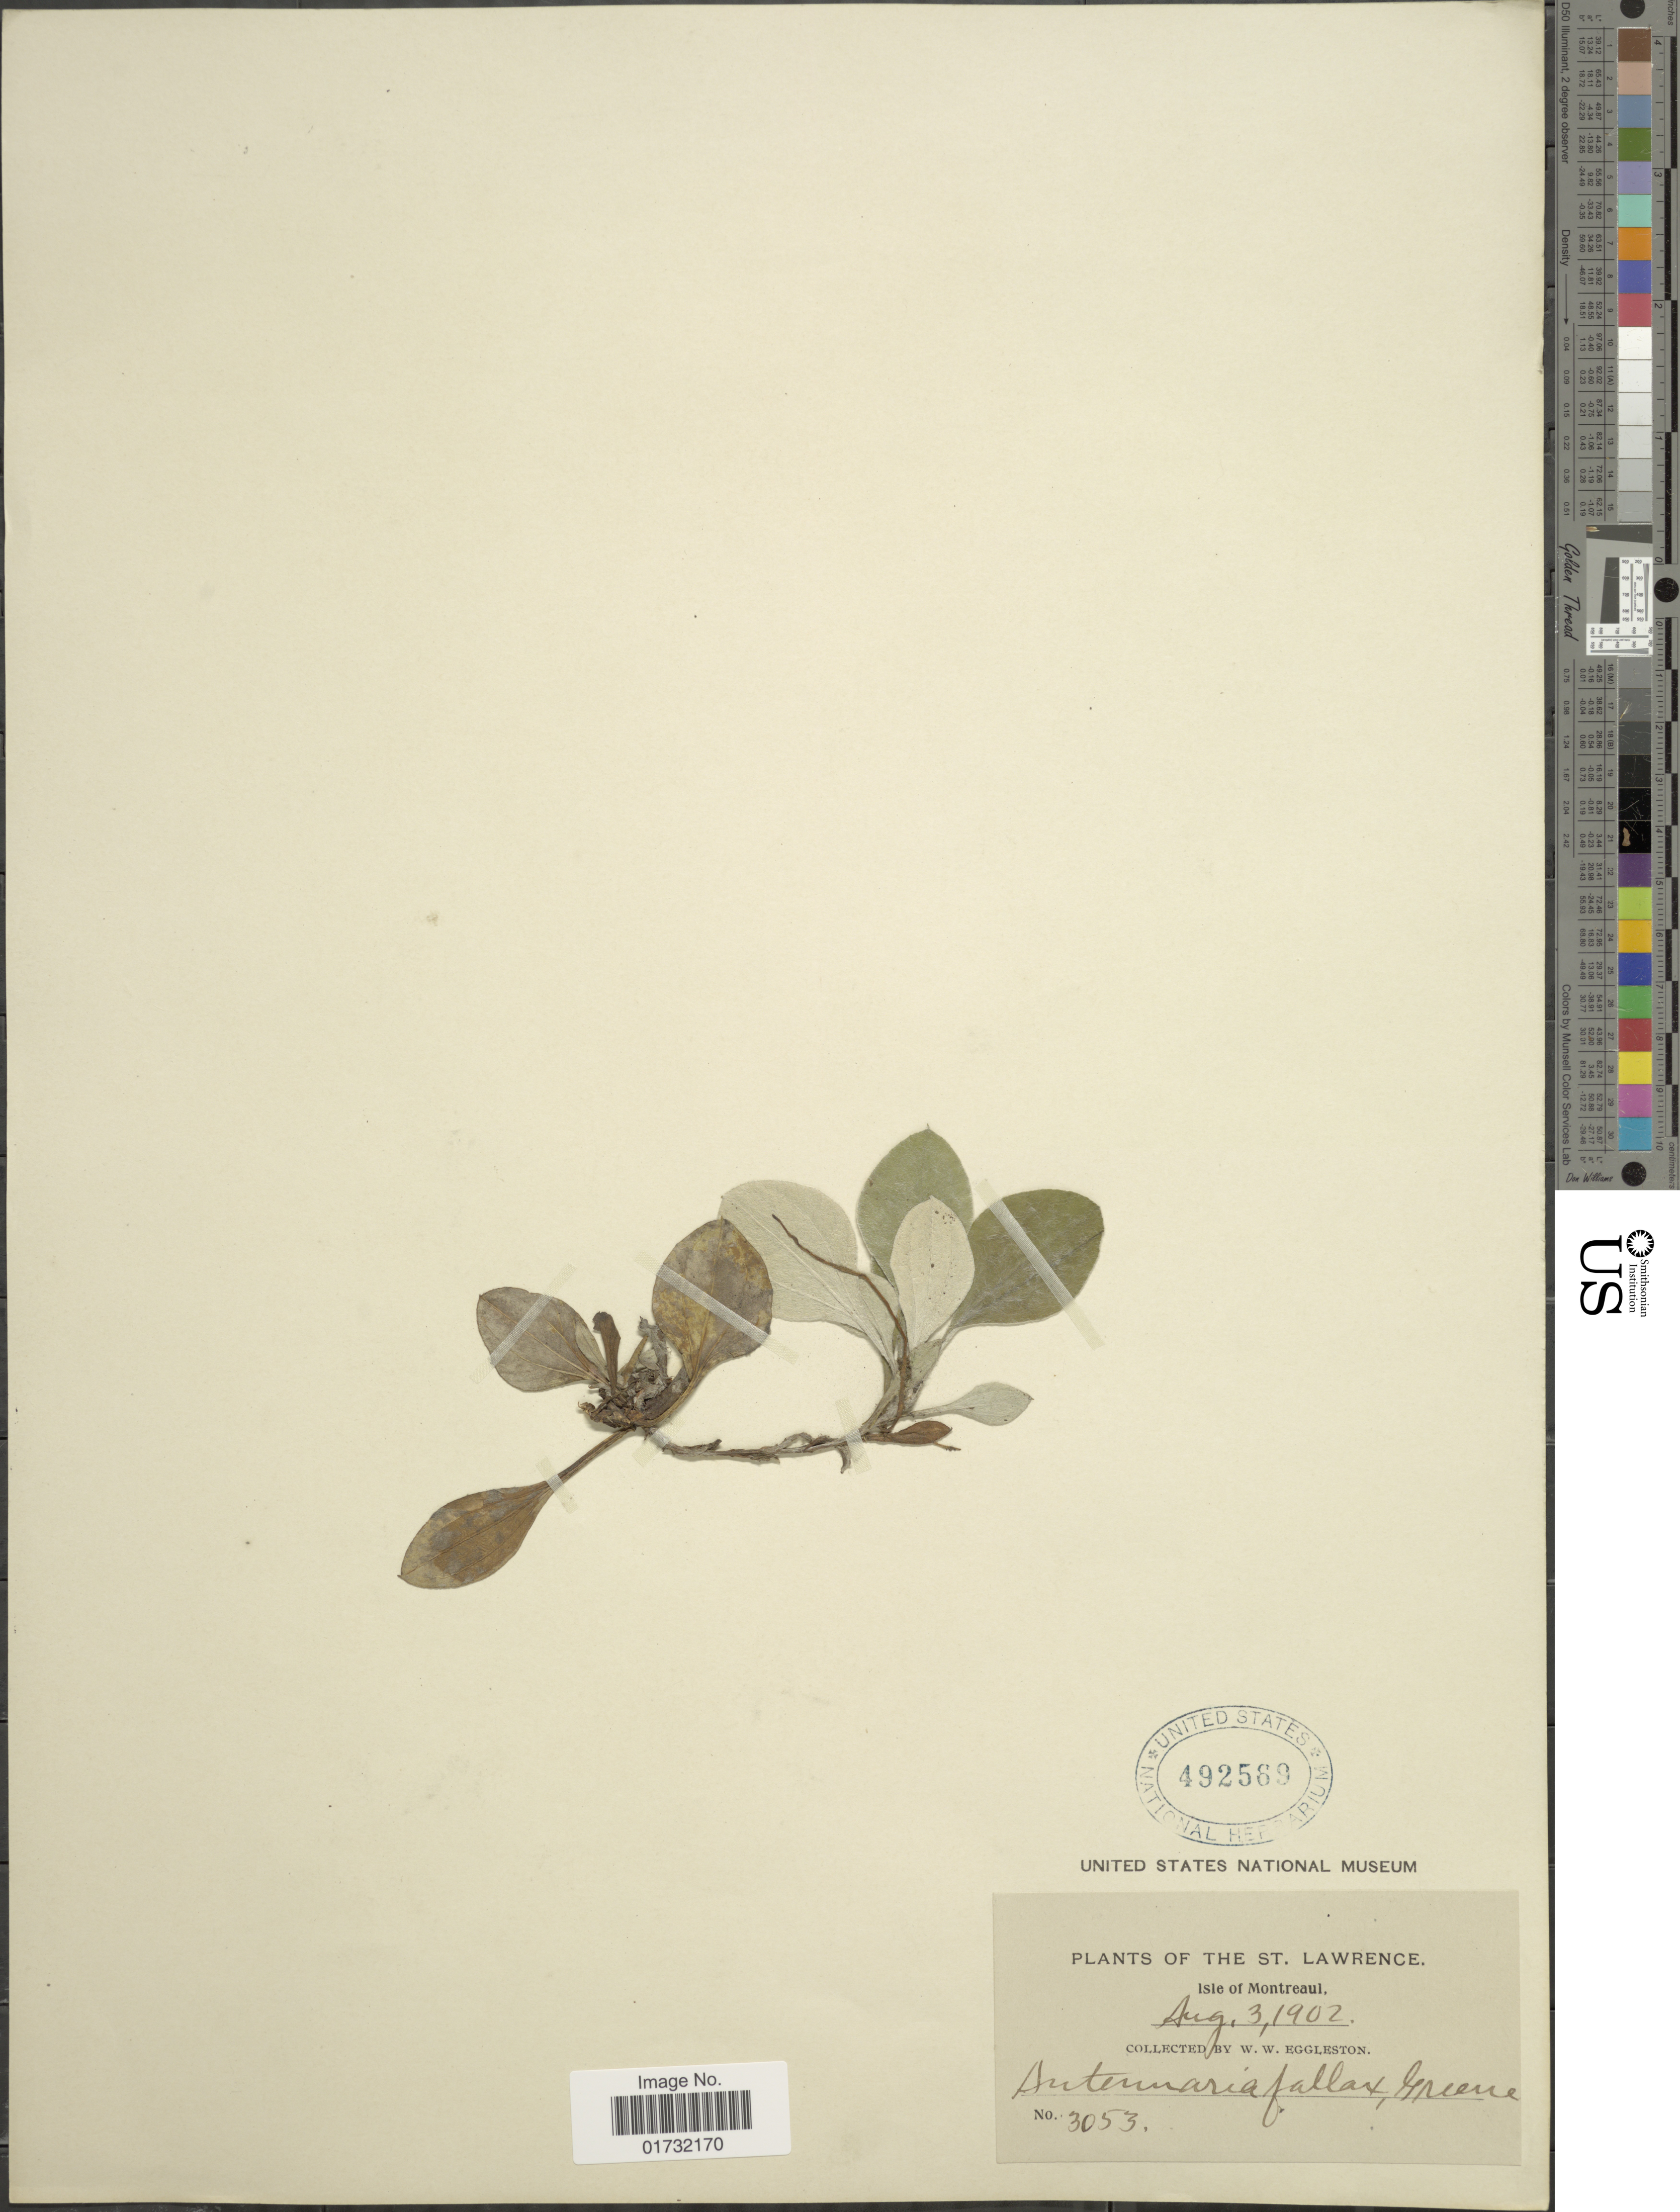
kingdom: Plantae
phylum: Tracheophyta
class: Magnoliopsida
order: Asterales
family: Asteraceae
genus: Antennaria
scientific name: Antennaria parlinii subsp. fallax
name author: (Greene) R.J. Bayer & Stebbins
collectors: W. W. Eggleston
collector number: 3053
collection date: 1902-08-03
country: Canada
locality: St. Lawrence. Isle of Montreaul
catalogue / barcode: US 492569